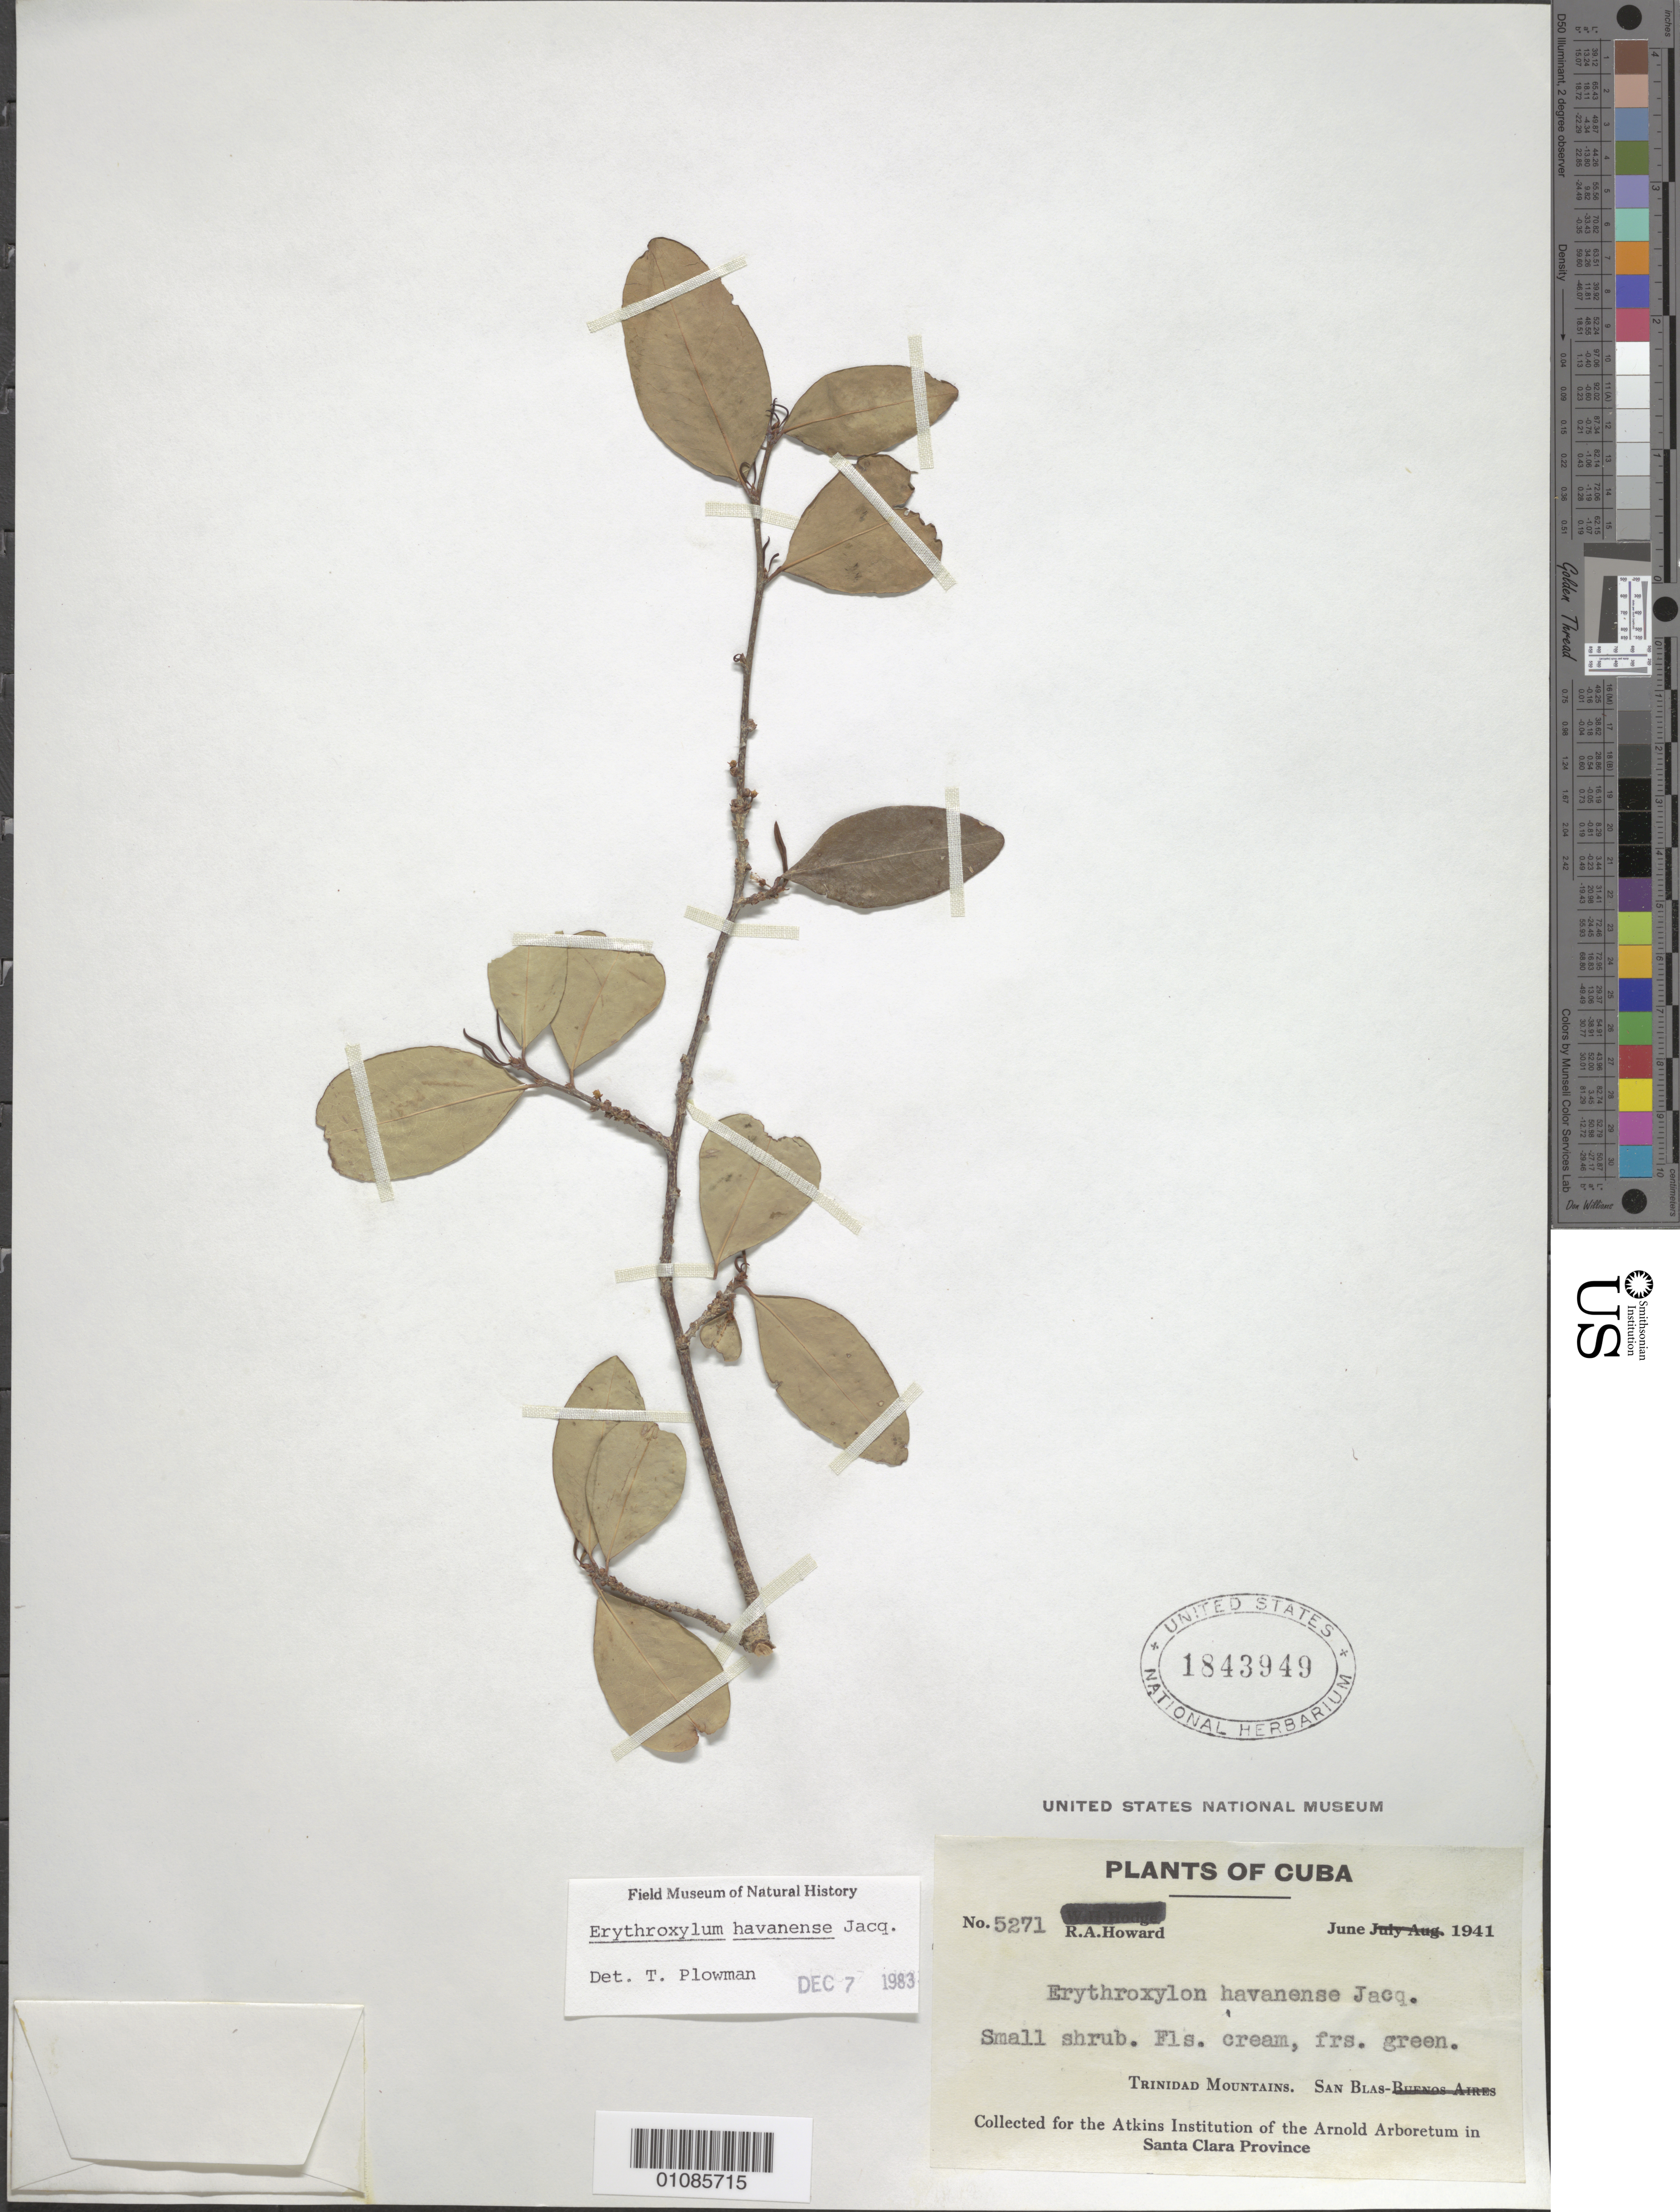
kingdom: Plantae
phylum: Tracheophyta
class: Magnoliopsida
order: Malpighiales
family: Erythroxylaceae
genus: Erythroxylum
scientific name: Erythroxylum havanense var. havanense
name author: Jacq.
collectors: R. A. Howard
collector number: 5271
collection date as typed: Jun 1941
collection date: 1941-06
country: Cuba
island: Cuba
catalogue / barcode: US 1843949